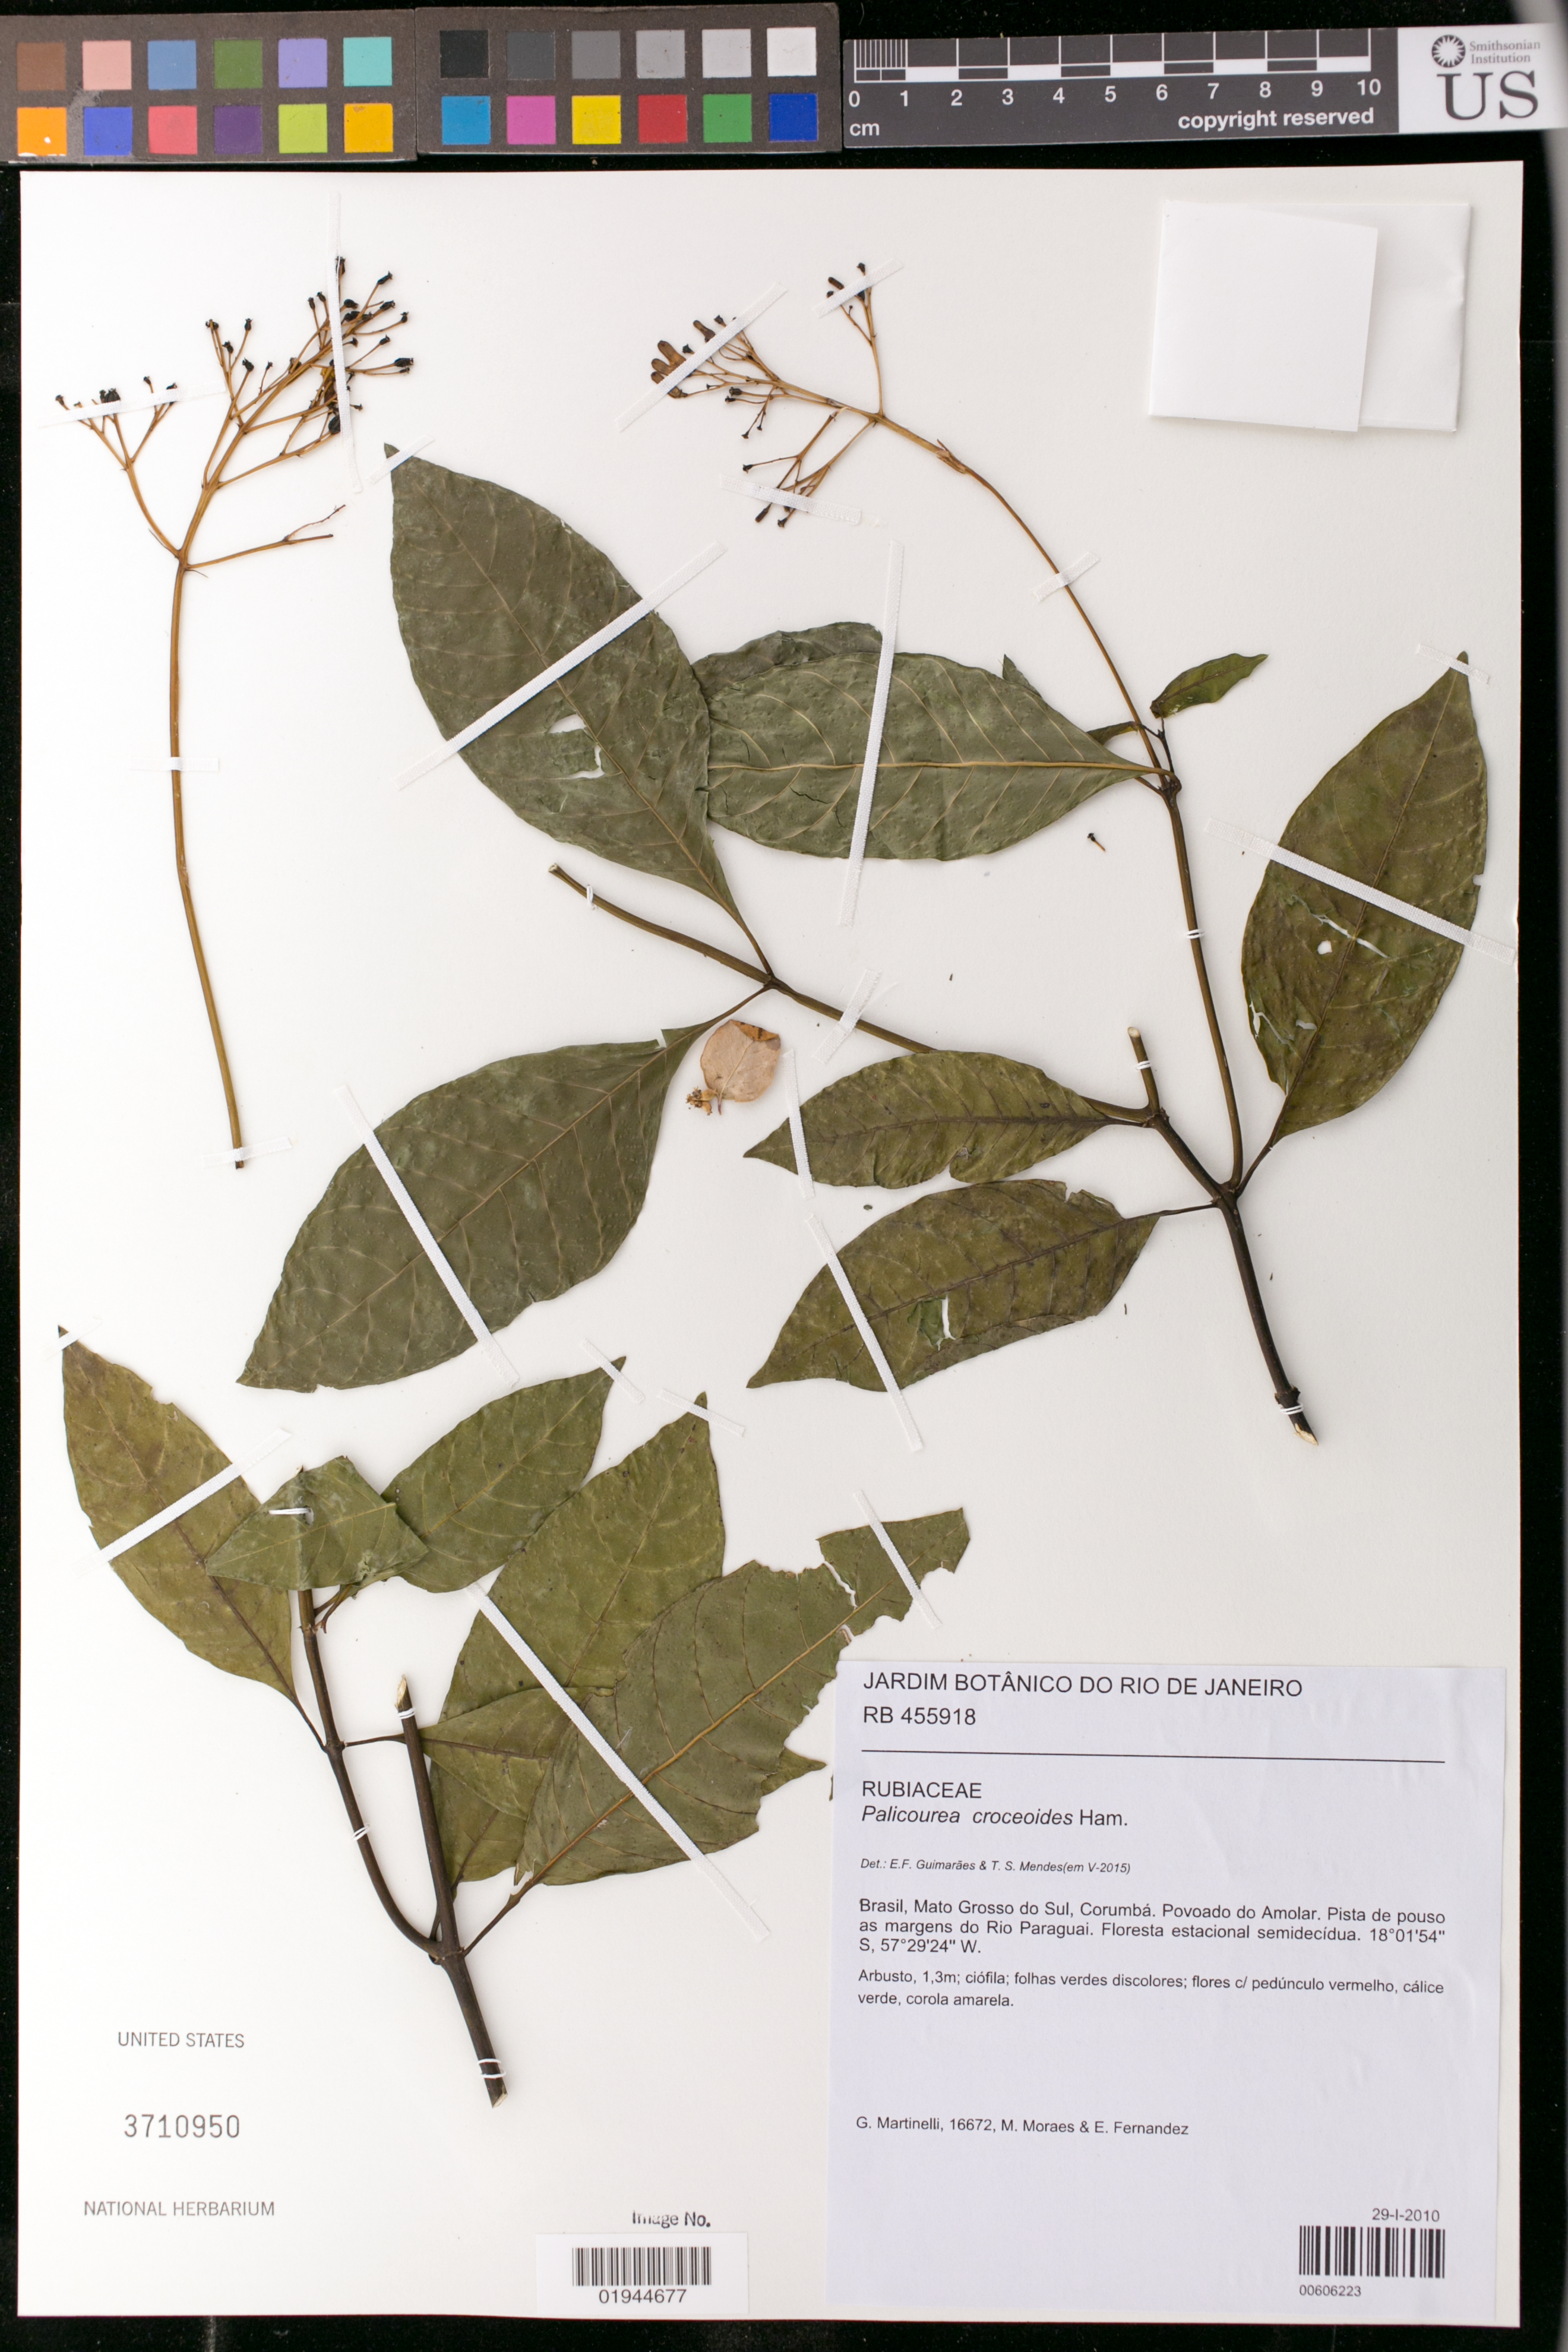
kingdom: Plantae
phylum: Tracheophyta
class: Magnoliopsida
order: Gentianales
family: Rubiaceae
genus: Palicourea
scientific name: Palicourea croceoides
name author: Ham.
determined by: Guimarães, E. F.; Mendes, T. S.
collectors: G. Martinelli, M. Moraes & E. Fernandez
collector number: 16672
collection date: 2010-01-29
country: Brazil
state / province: Mato Grosso do Sul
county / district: Corumbá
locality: Povoado do Amolar. Pista de pouso as margens do Rio Paraguai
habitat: floresta estacional semidecidua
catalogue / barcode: US 3710950